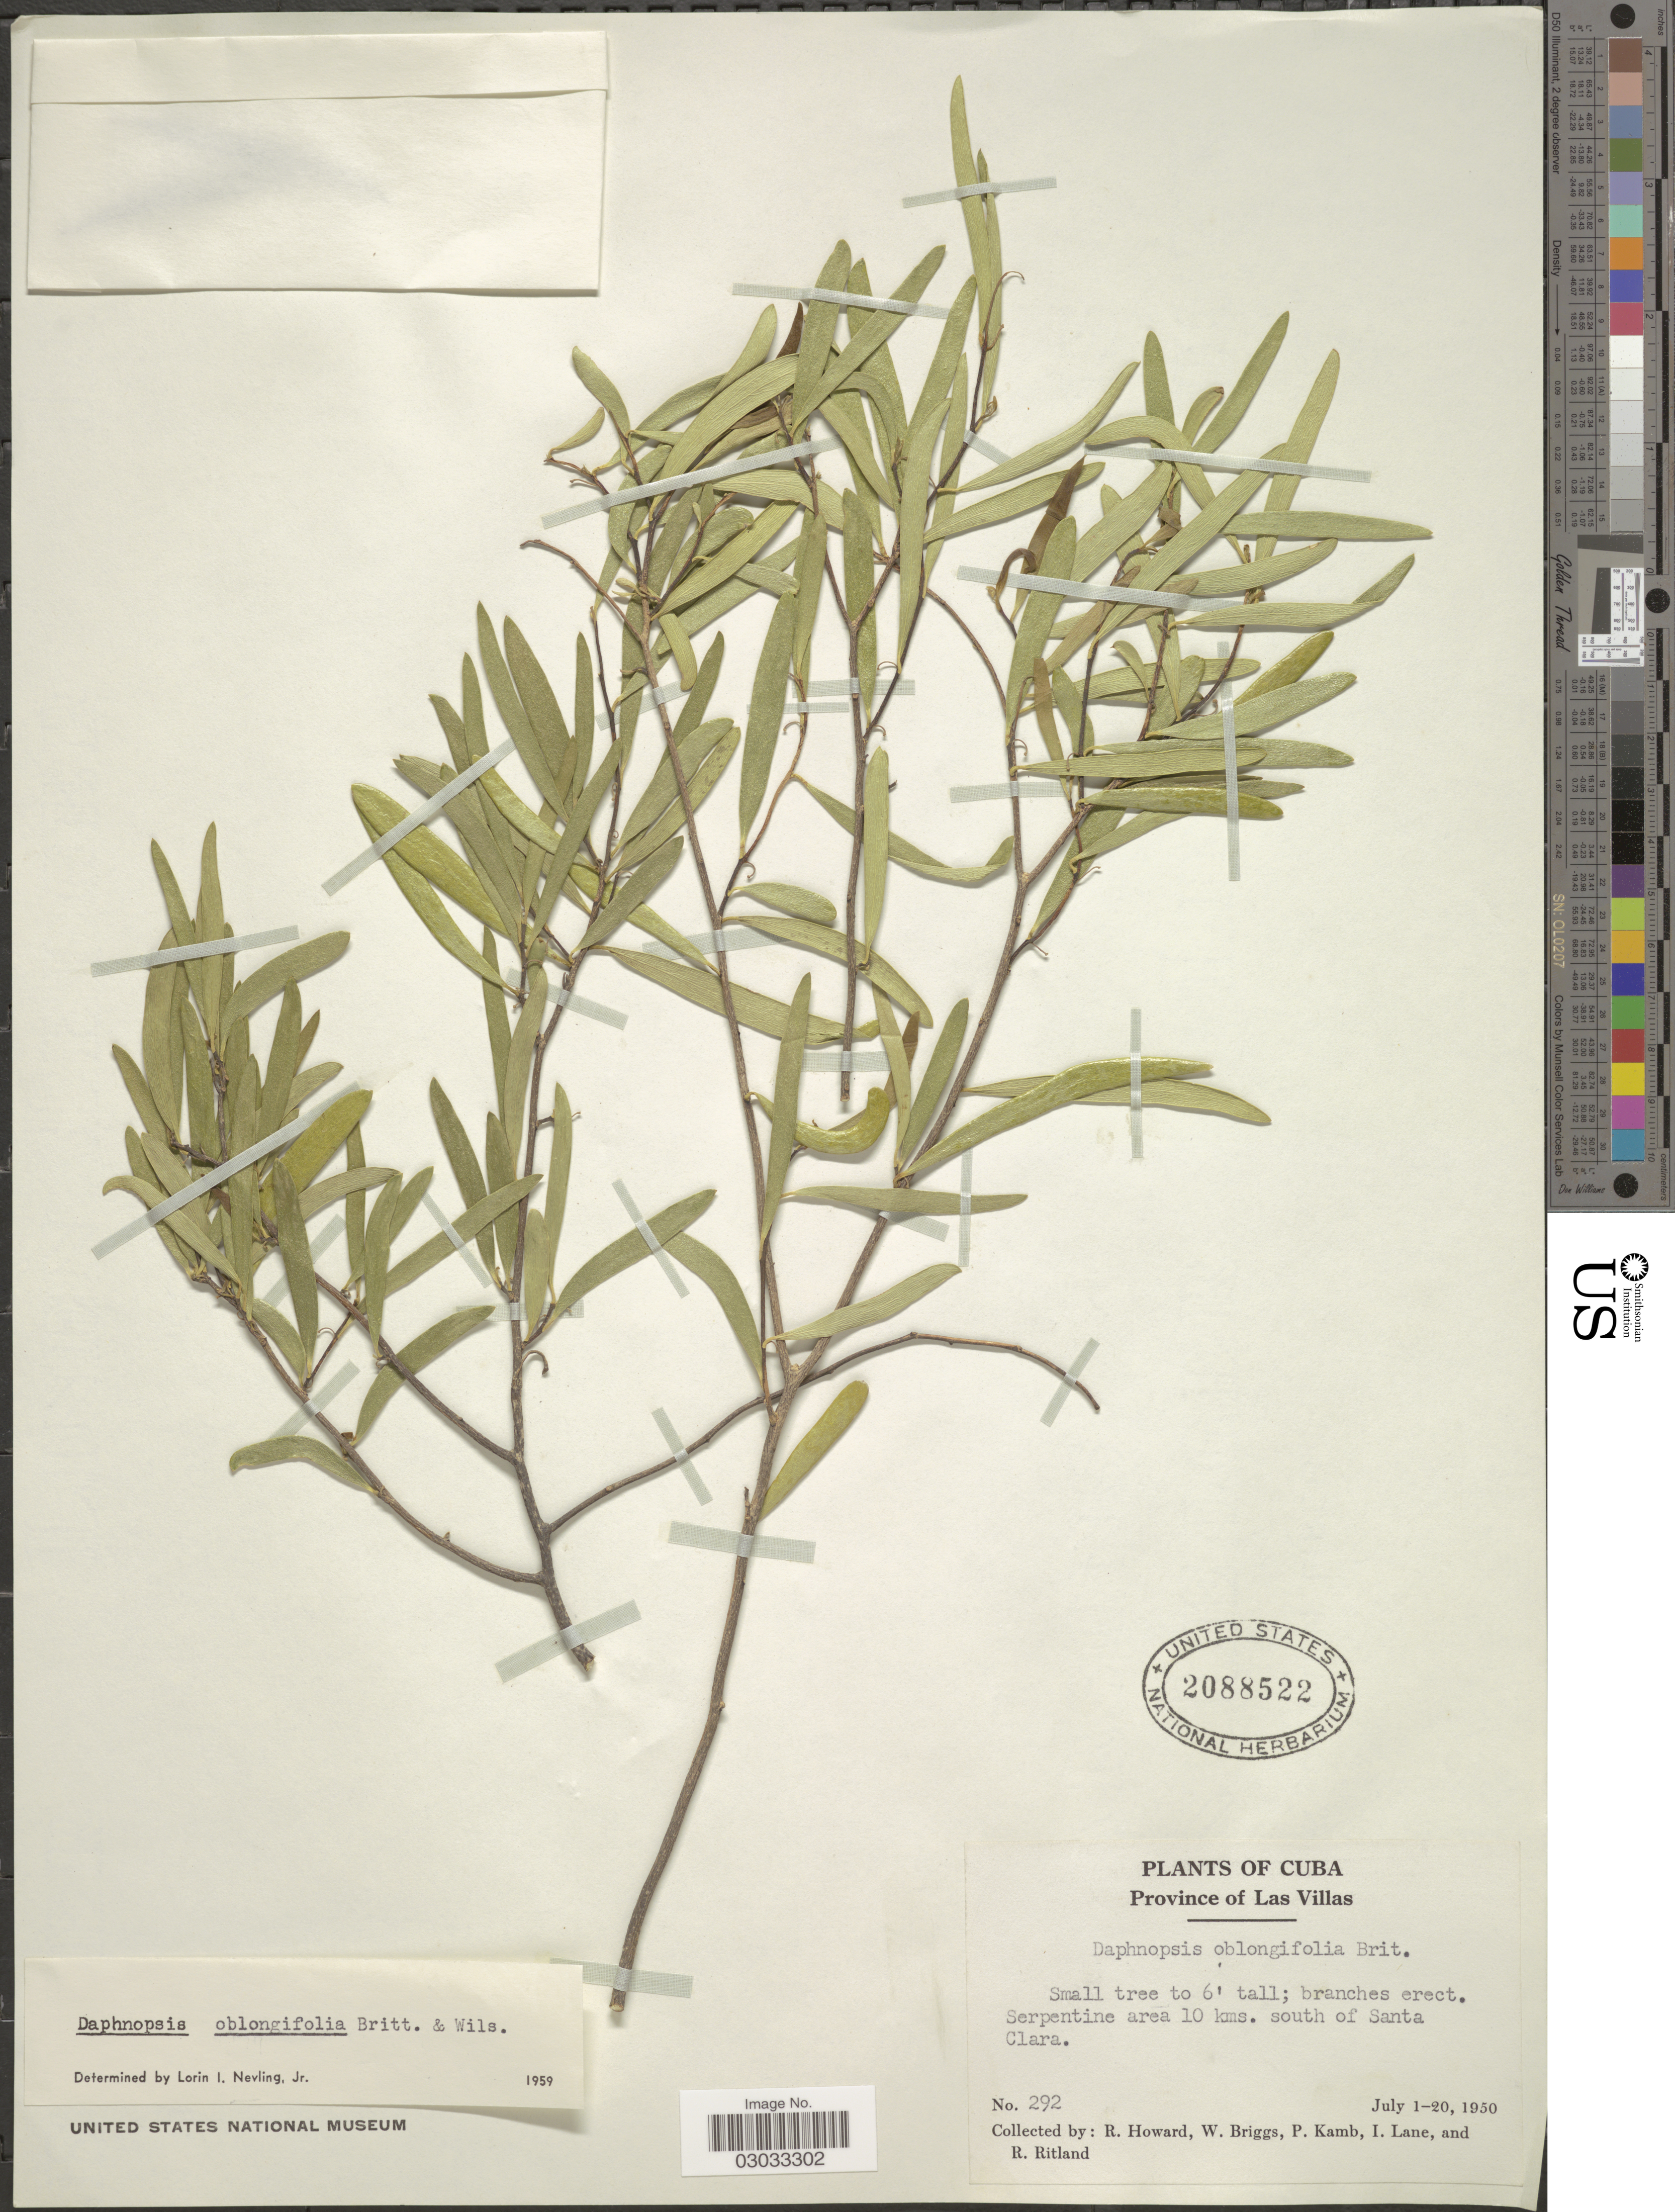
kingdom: Plantae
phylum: Tracheophyta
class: Magnoliopsida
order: Malvales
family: Thymelaeaceae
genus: Daphnopsis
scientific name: Daphnopsis oblongifolia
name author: Britton & P. Wilson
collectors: R. Howard, W. Briggs, P. Kamb, I. Lane & R. Ritland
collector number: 292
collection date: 1950-07-01/1950-07-20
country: Cuba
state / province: Las Villas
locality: Serpentine area 10 kms. south of Santa Clara.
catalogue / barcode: US 2088522